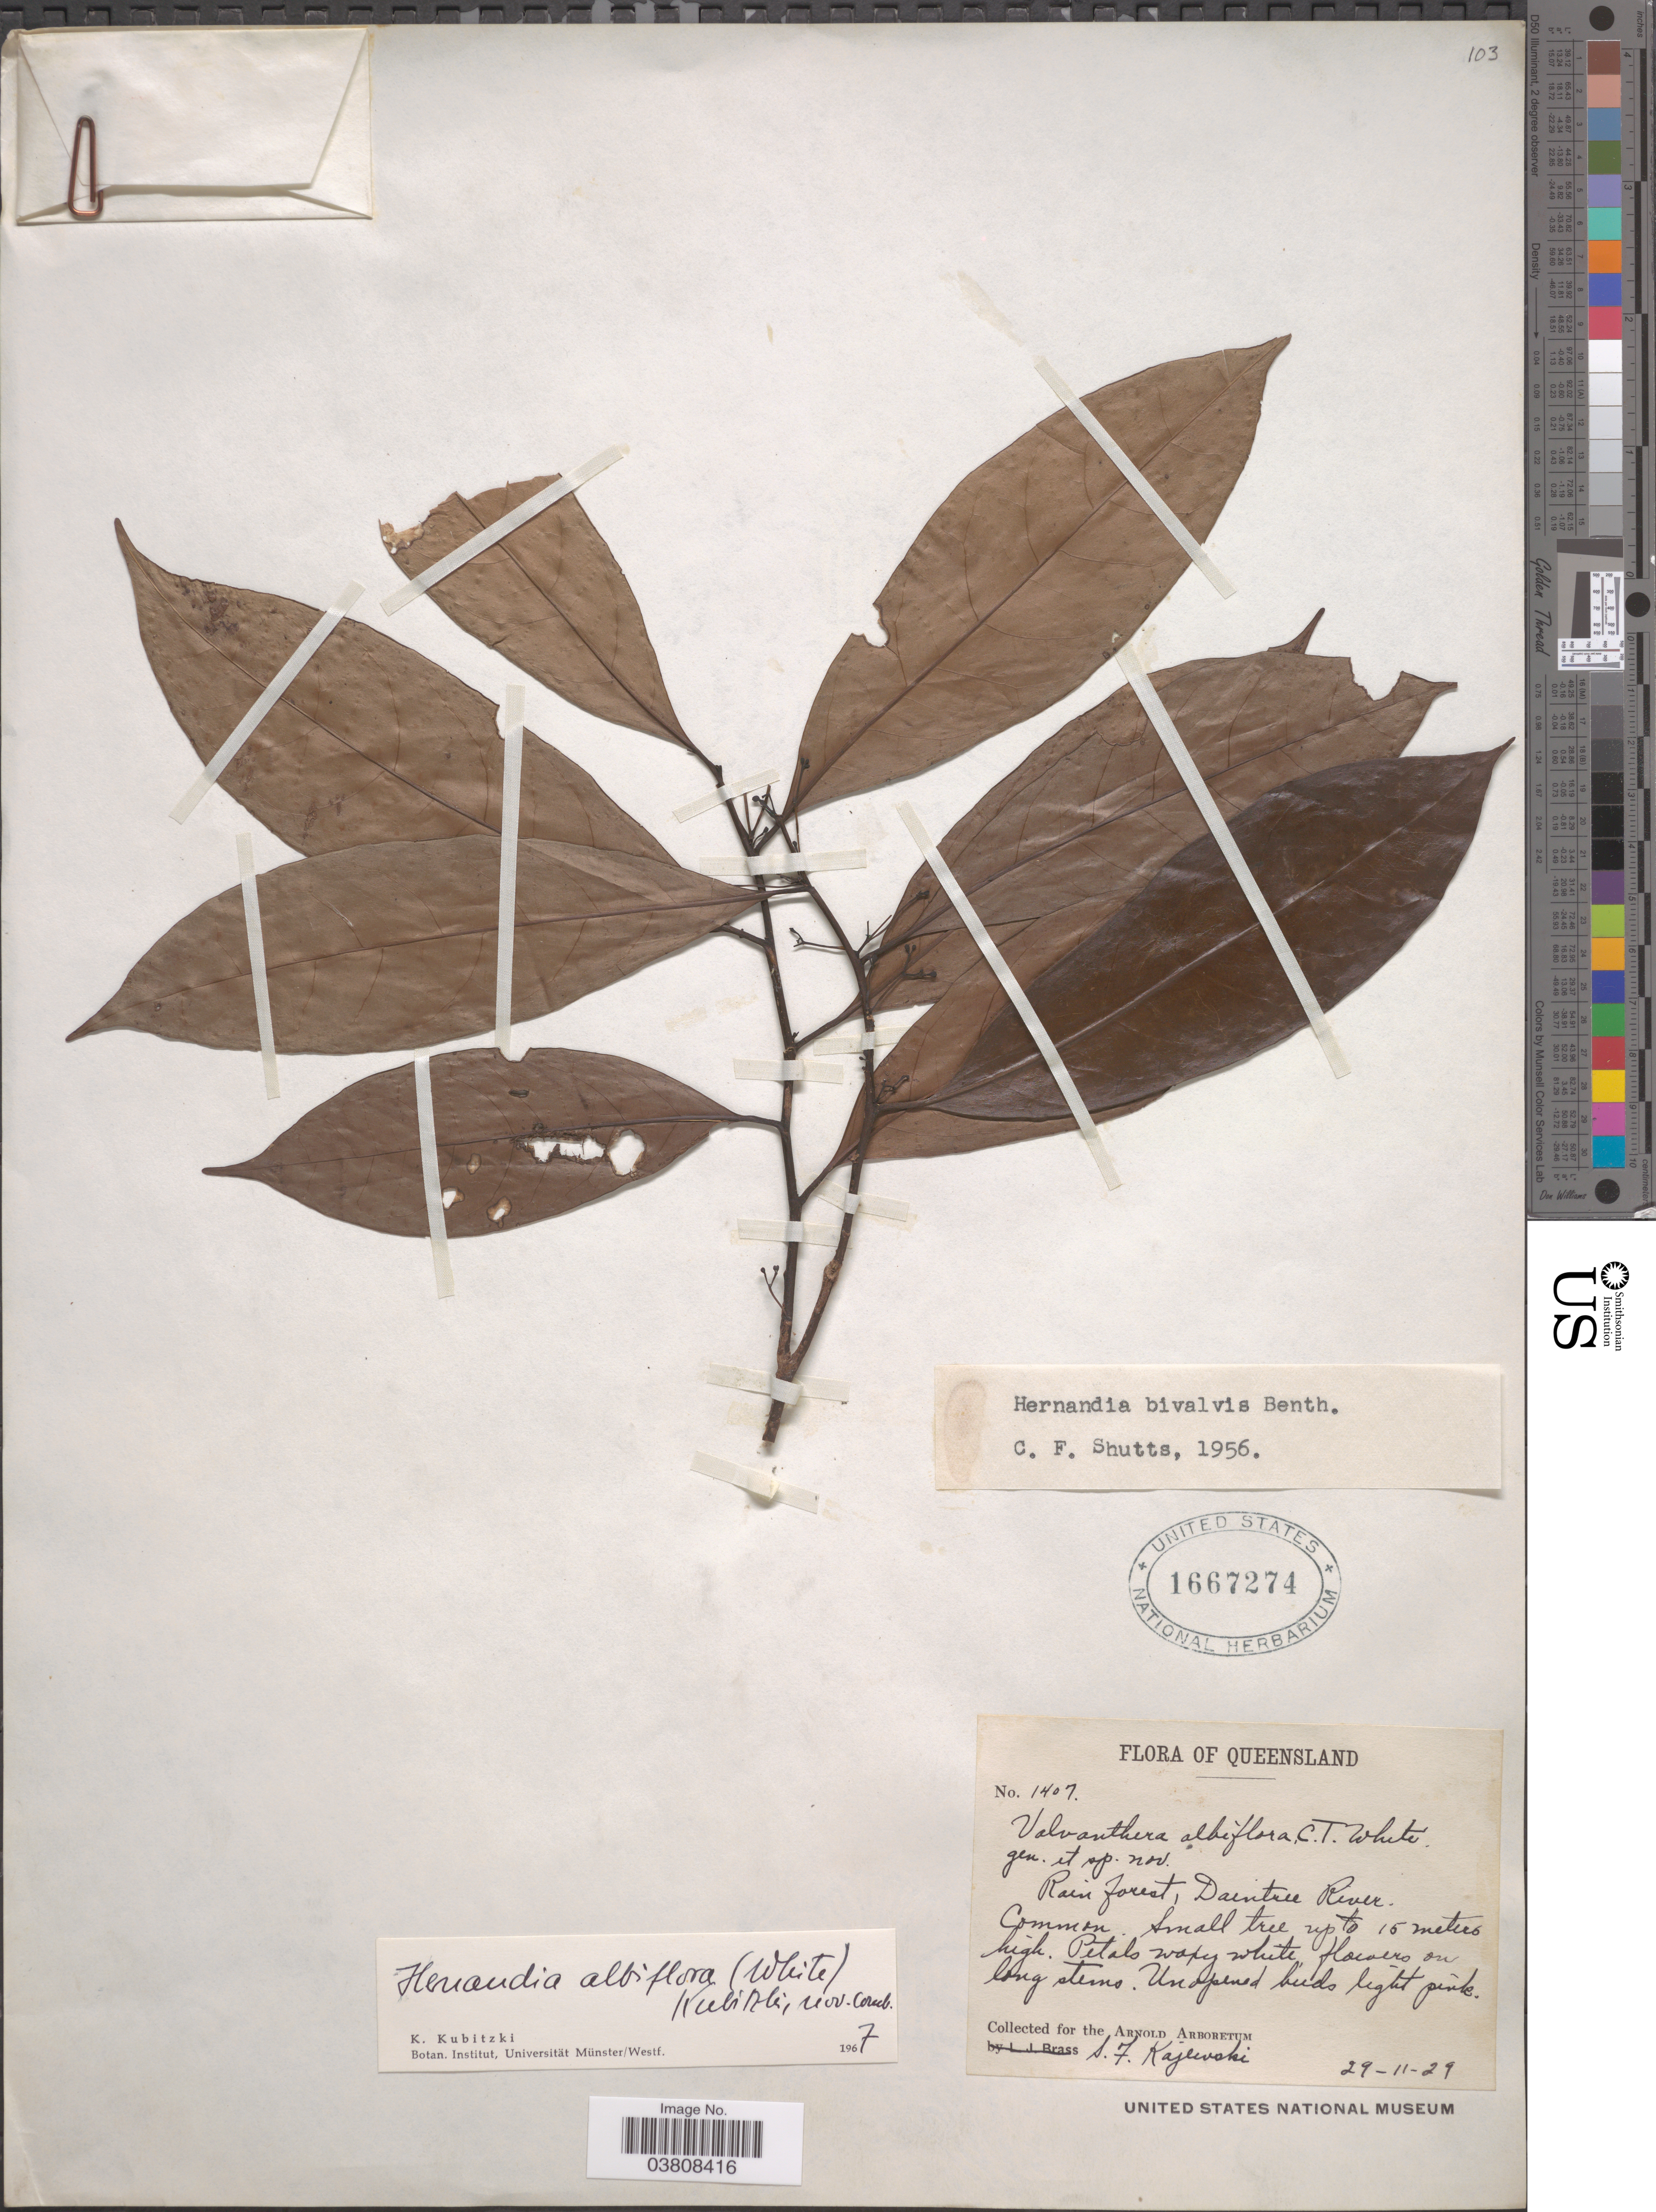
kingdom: Plantae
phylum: Tracheophyta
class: Magnoliopsida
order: Laurales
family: Hernandiaceae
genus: Hernandia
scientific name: Hernandia albiflora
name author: (C.T. White) Kubitzki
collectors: S. Kajewski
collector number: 1407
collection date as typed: Transcribed d/m/y: 29/11/29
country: Australia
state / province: Queensland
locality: Rain forest, Daintree River.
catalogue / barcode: US 1667274